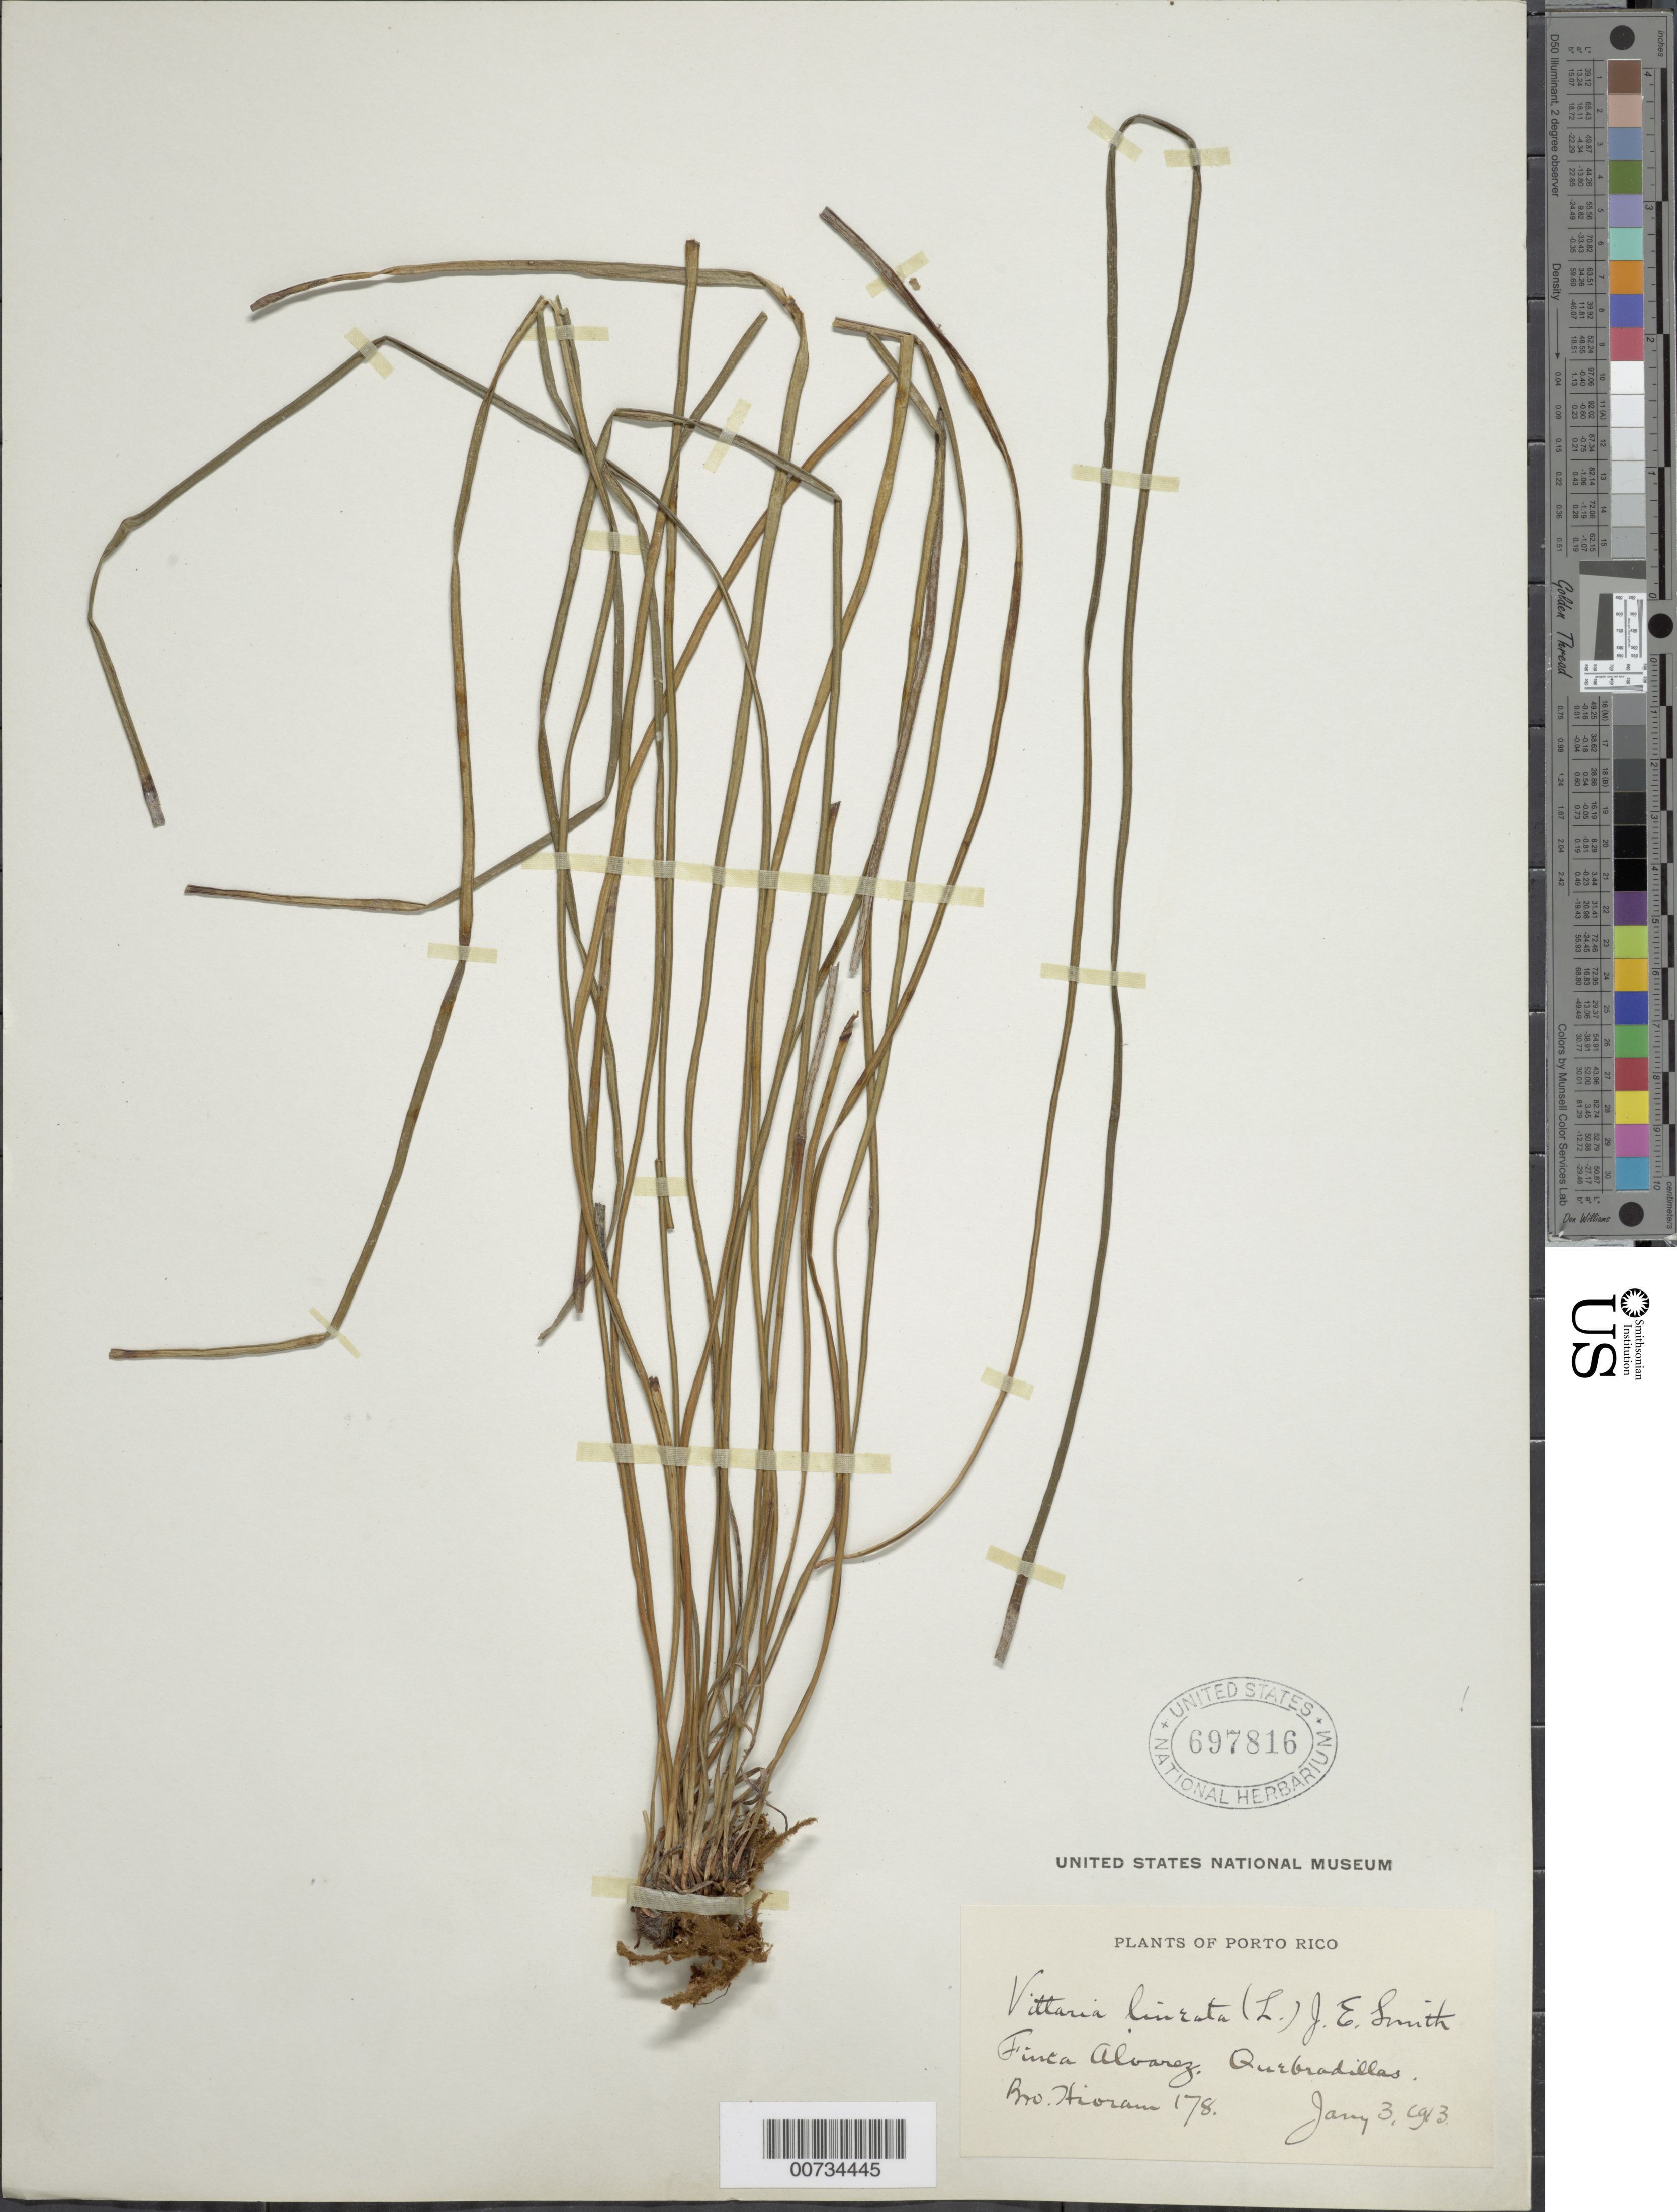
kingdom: Plantae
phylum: Tracheophyta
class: Polypodiopsida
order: Polypodiales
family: Pteridaceae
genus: Vittaria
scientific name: Vittaria lineata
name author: (L.) Sm.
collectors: Bro. Hioram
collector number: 178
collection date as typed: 03 Jan 1913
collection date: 1913-01-03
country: Puerto Rico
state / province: Quebradillas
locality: Quebradillas, Finca Alvarez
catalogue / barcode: US 697816